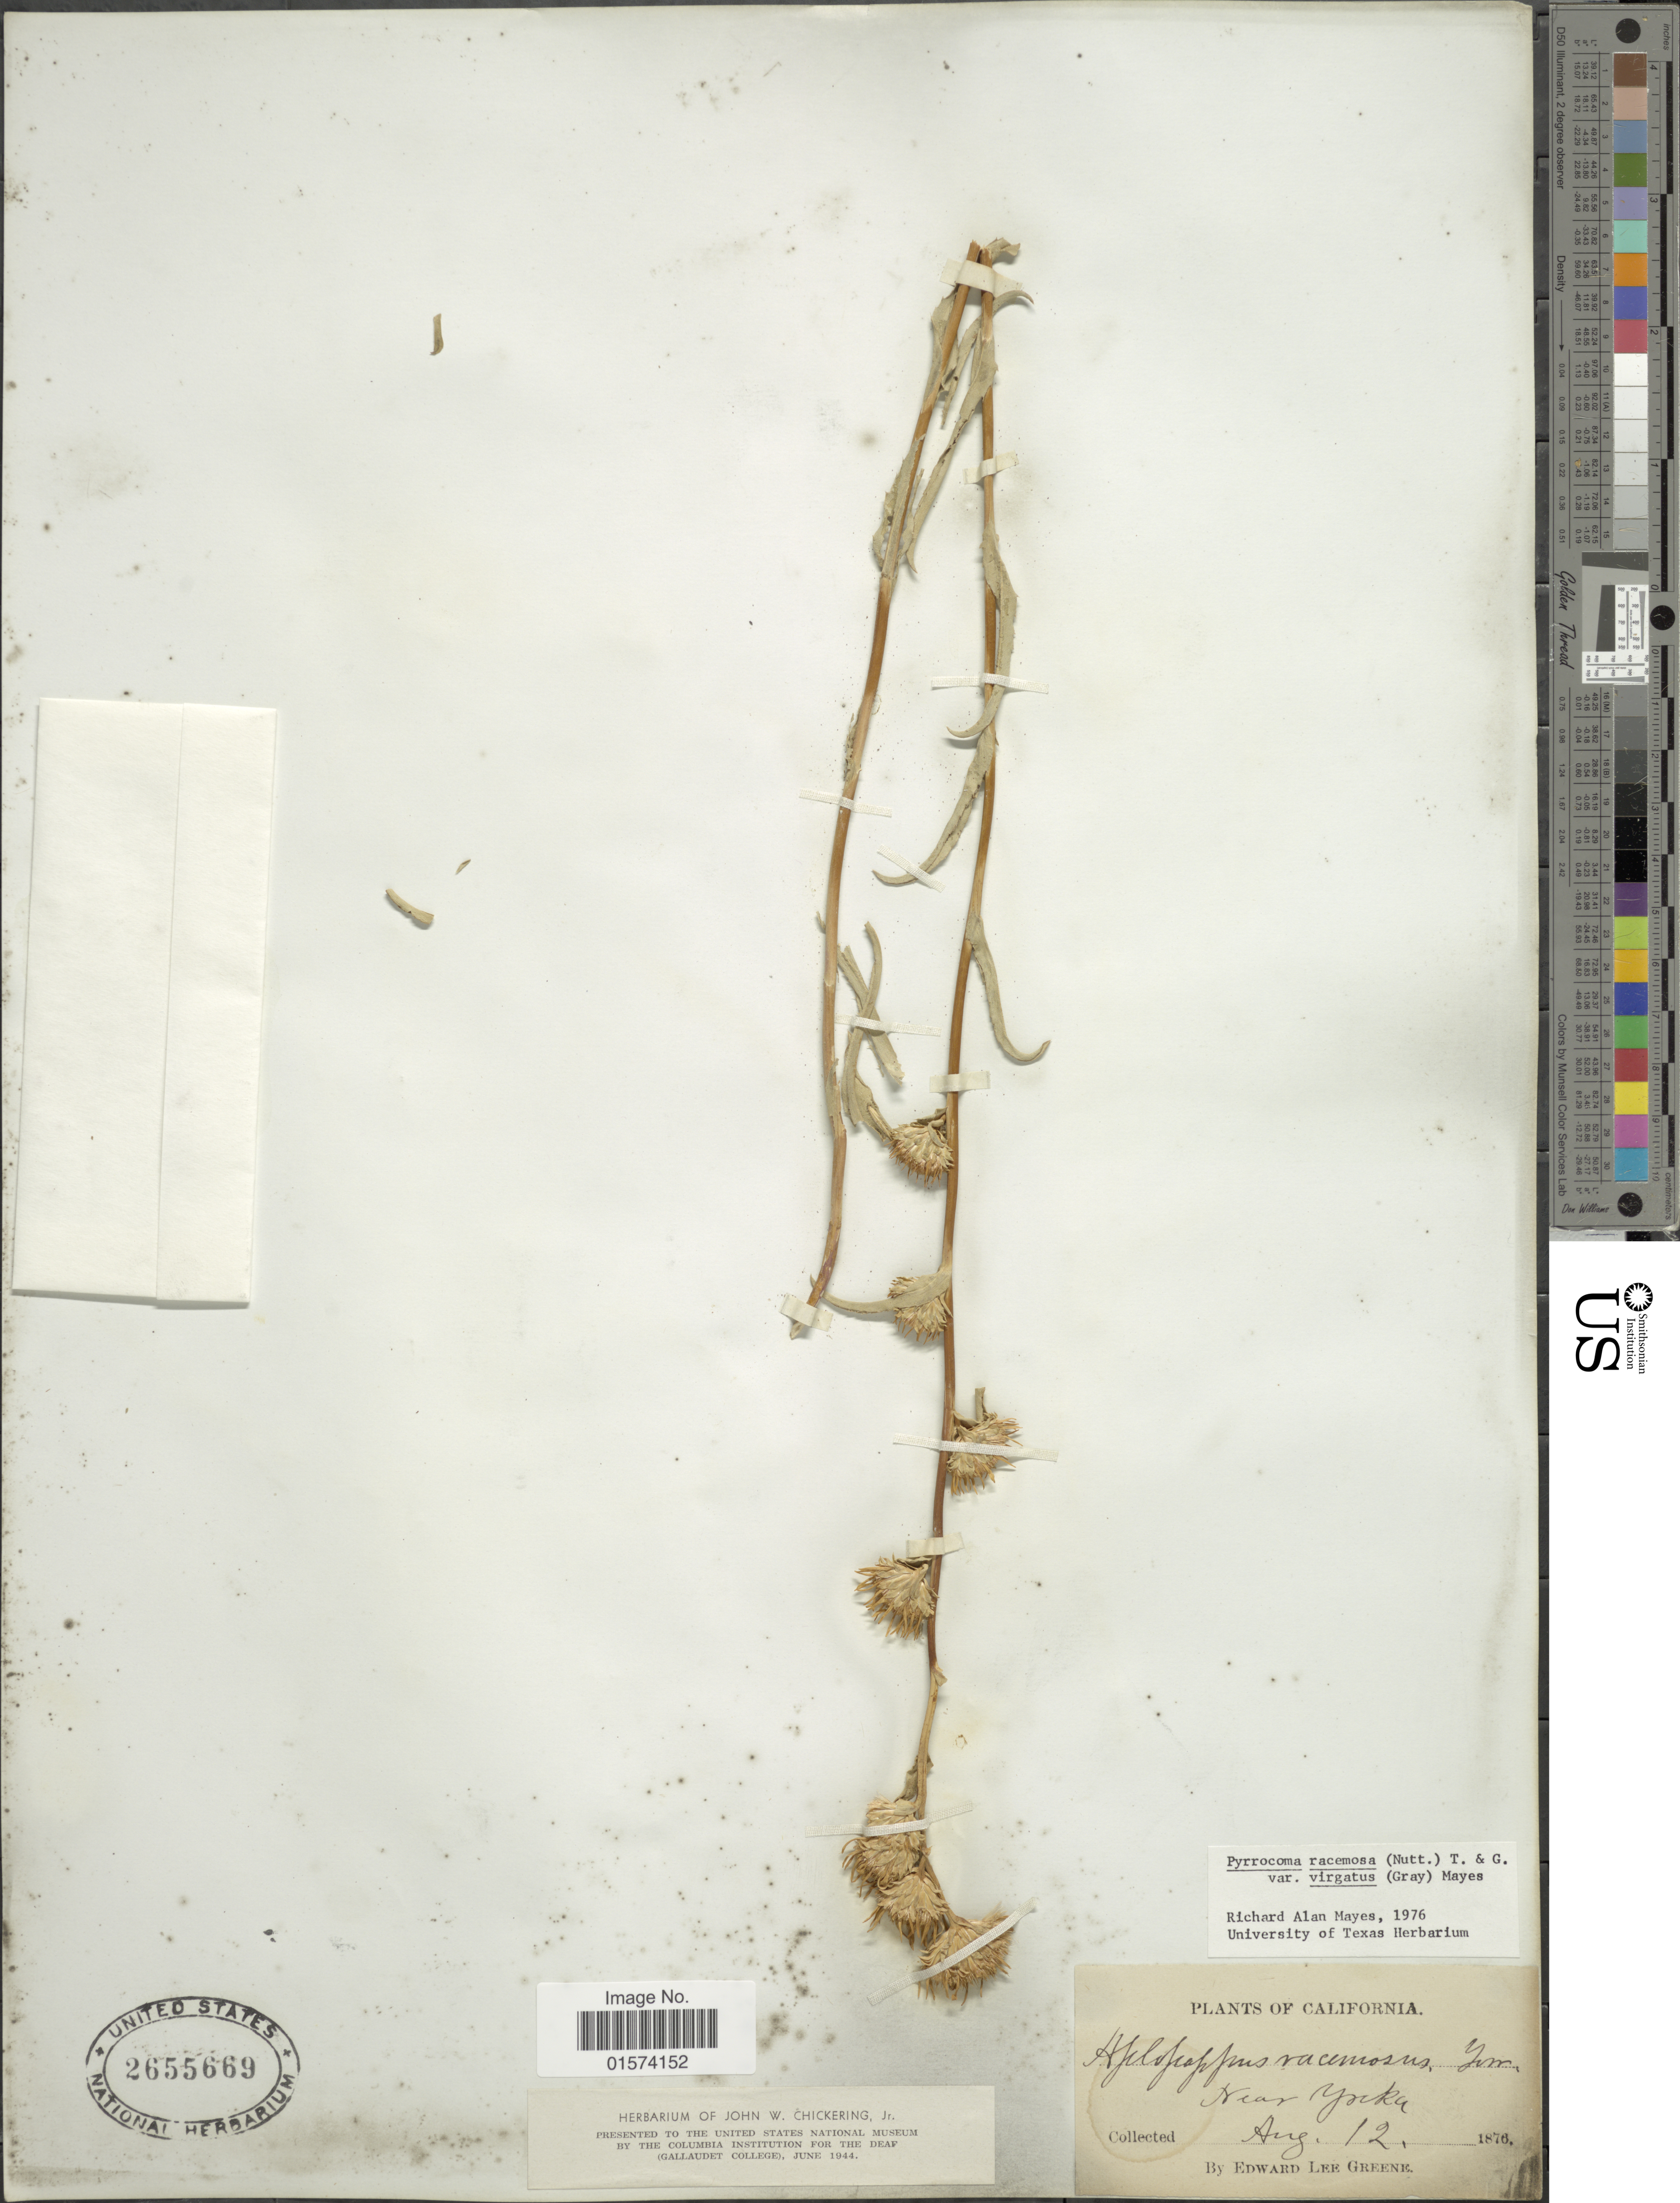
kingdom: Plantae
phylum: Tracheophyta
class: Magnoliopsida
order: Asterales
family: Asteraceae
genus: Pyrrocoma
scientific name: Pyrrocoma racemosa var. virgata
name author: Mayes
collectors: E. L. Greene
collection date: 1876-08-12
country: United States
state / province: California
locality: Near Yreka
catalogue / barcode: US 2655669